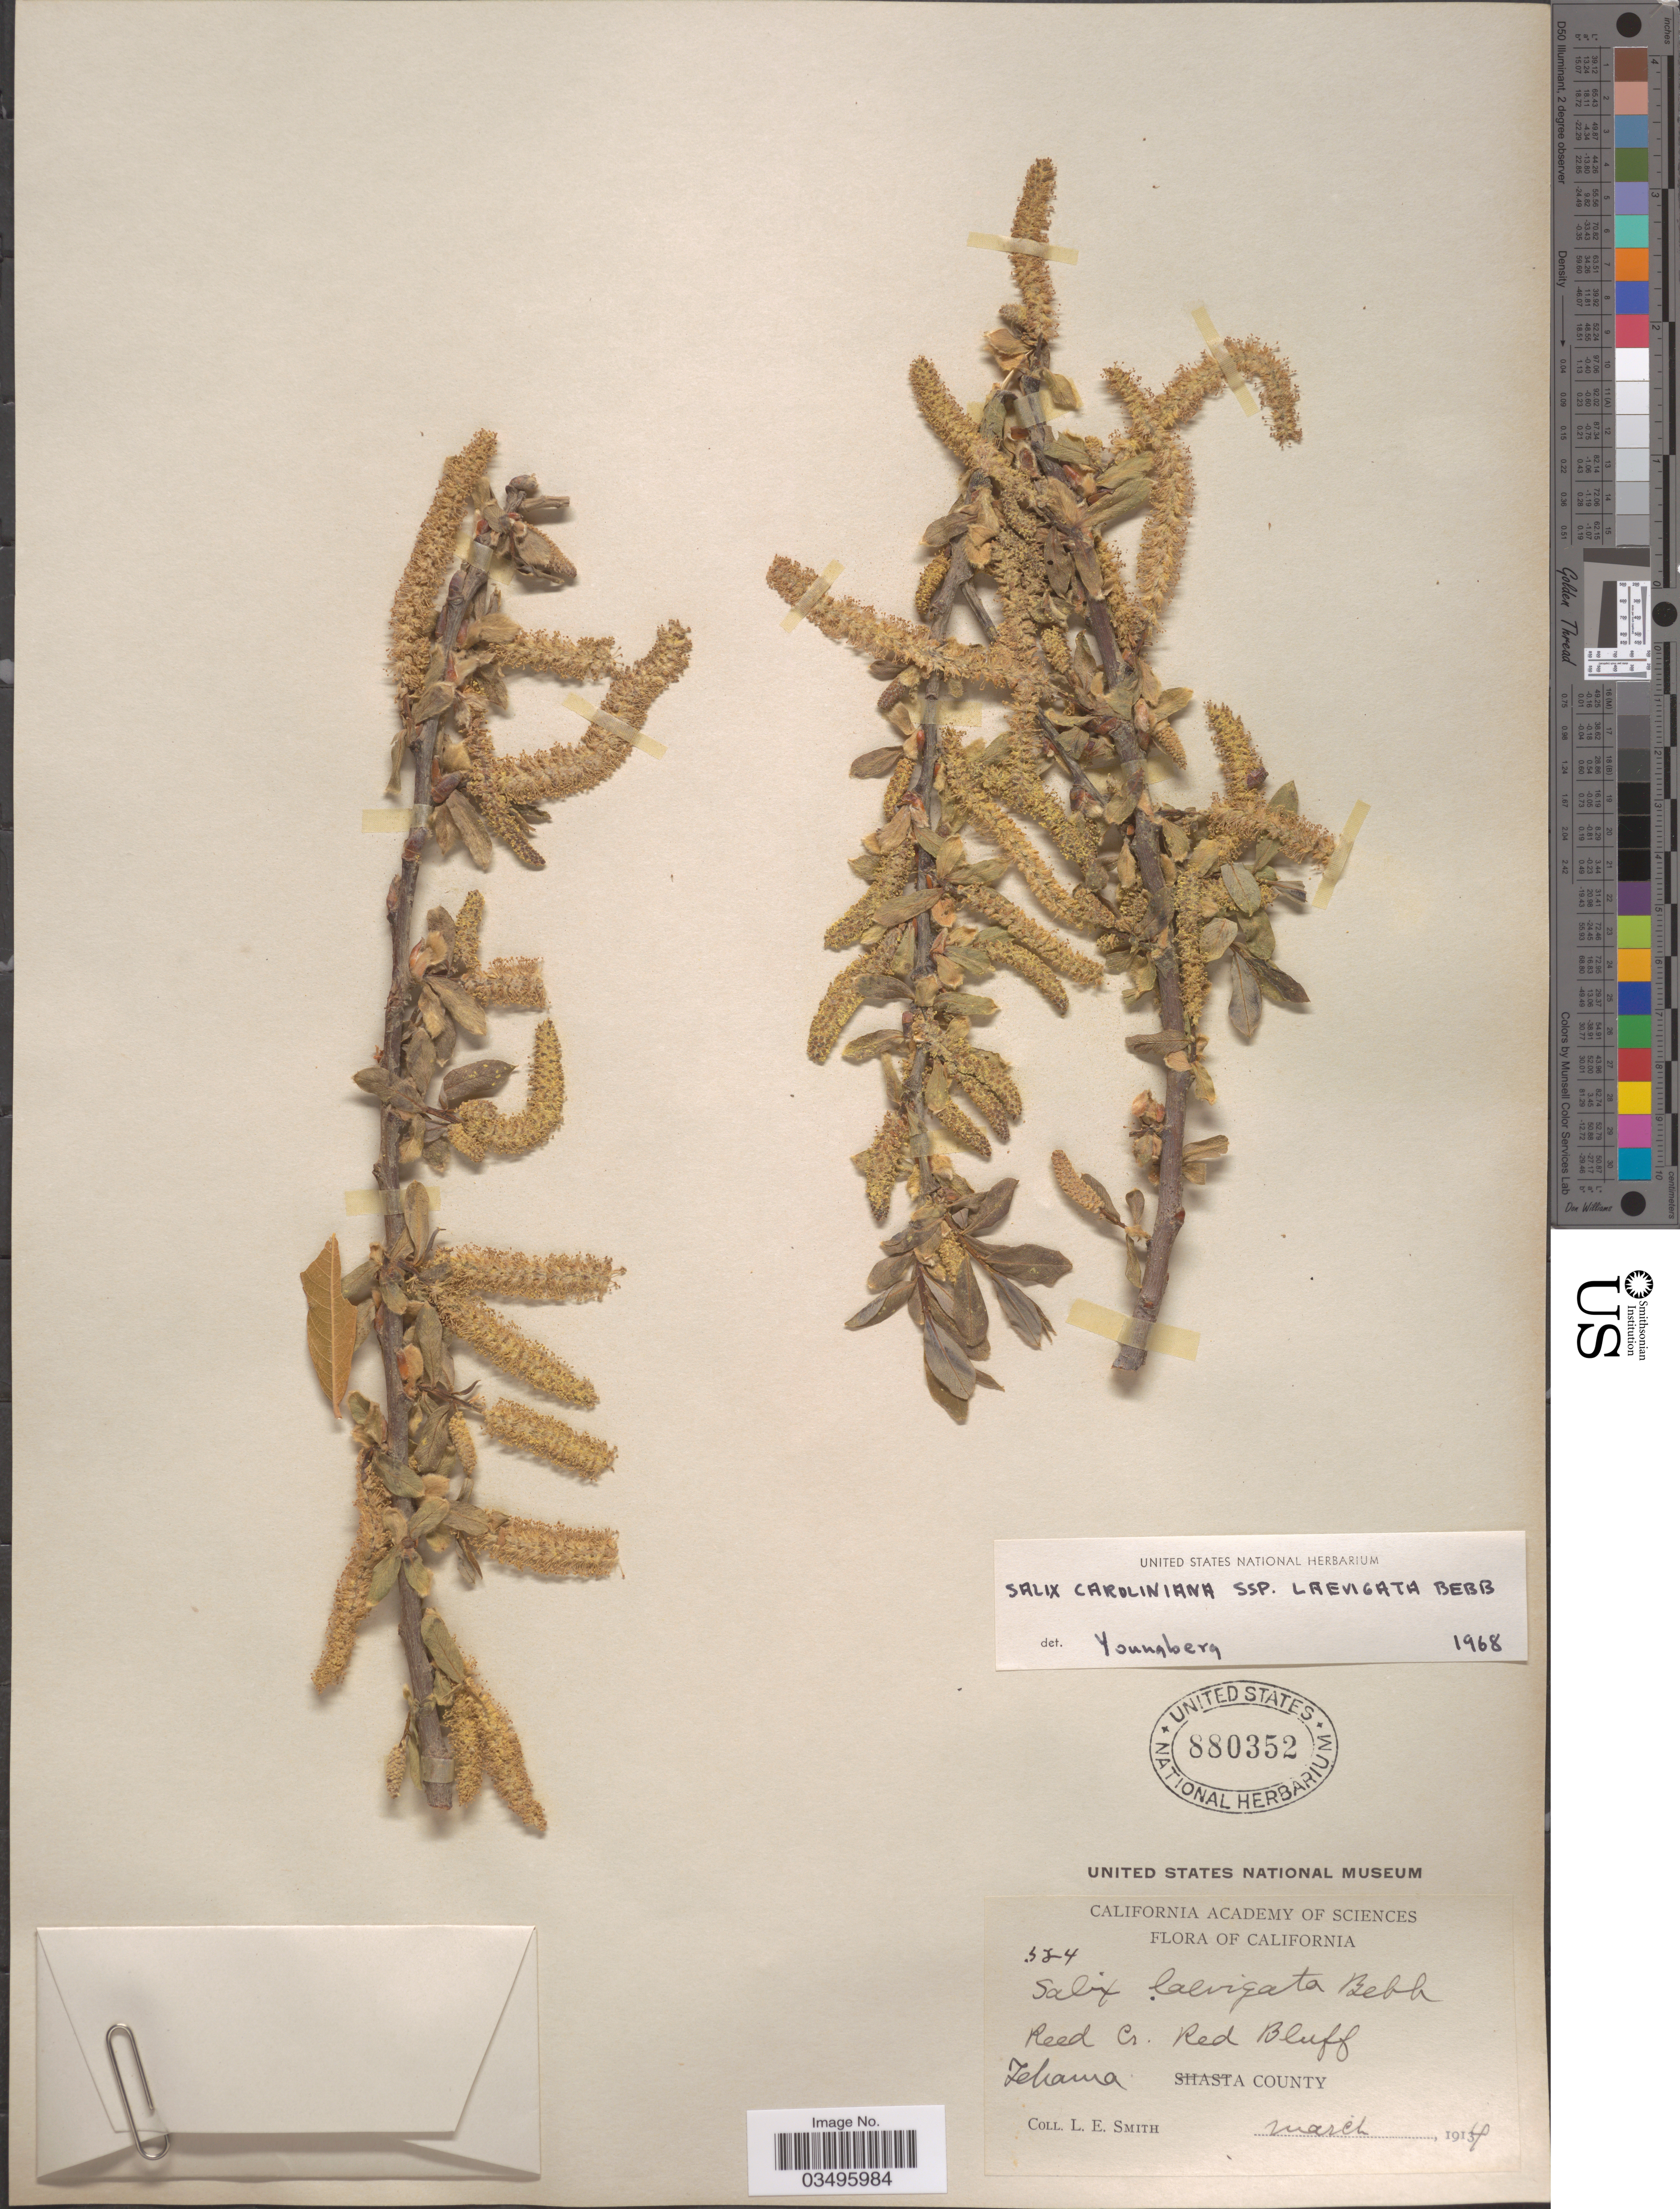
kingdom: Plantae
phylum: Tracheophyta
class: Magnoliopsida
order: Malpighiales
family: Salicaceae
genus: Salix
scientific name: Salix caroliniana subsp. laevigata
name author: Bebb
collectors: L. E. Smith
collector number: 524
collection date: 1914-03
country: United States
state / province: California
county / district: Tehama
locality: Reed Cr. Red Bluff. Tehama County.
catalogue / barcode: US 880352